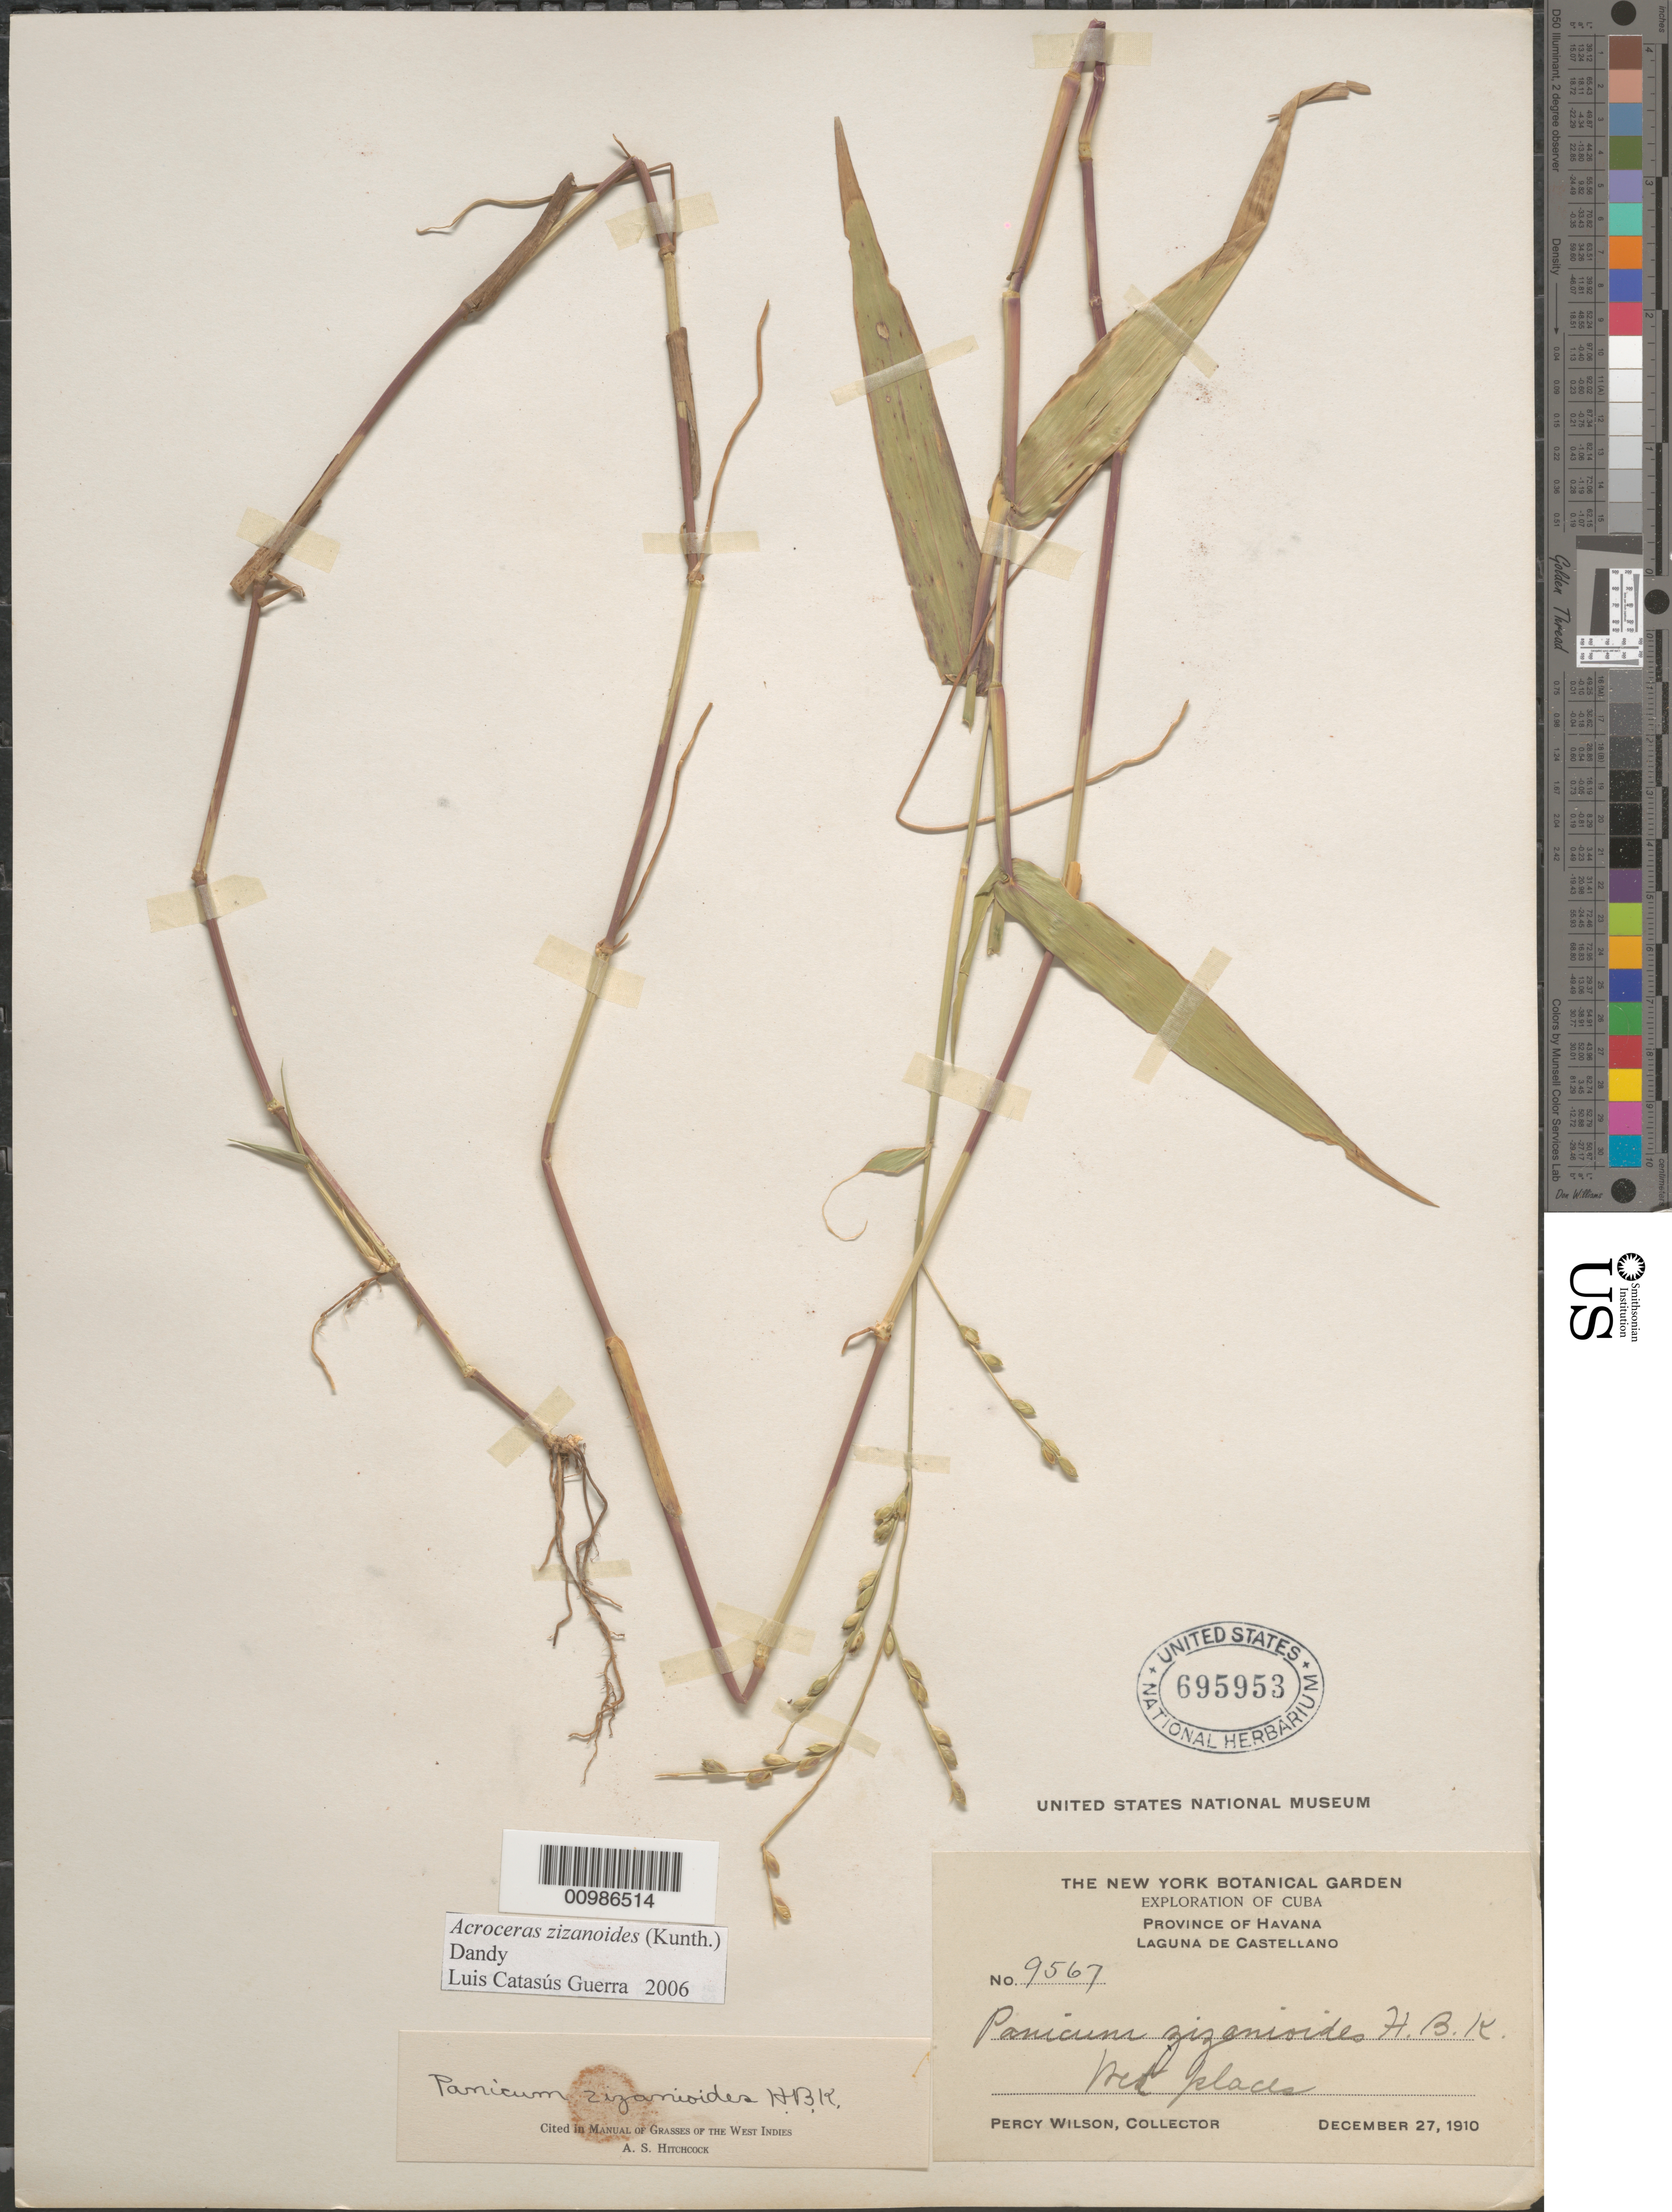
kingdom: Plantae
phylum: Tracheophyta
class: Liliopsida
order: Poales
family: Poaceae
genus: Acroceras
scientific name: Acroceras zizanioides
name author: (Kunth) Dandy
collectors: P. Wilson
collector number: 9567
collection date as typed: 27 Dec 1910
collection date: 1910-12-27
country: Cuba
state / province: La Habana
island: Cuba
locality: Laguna de Castellano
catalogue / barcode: US 695953